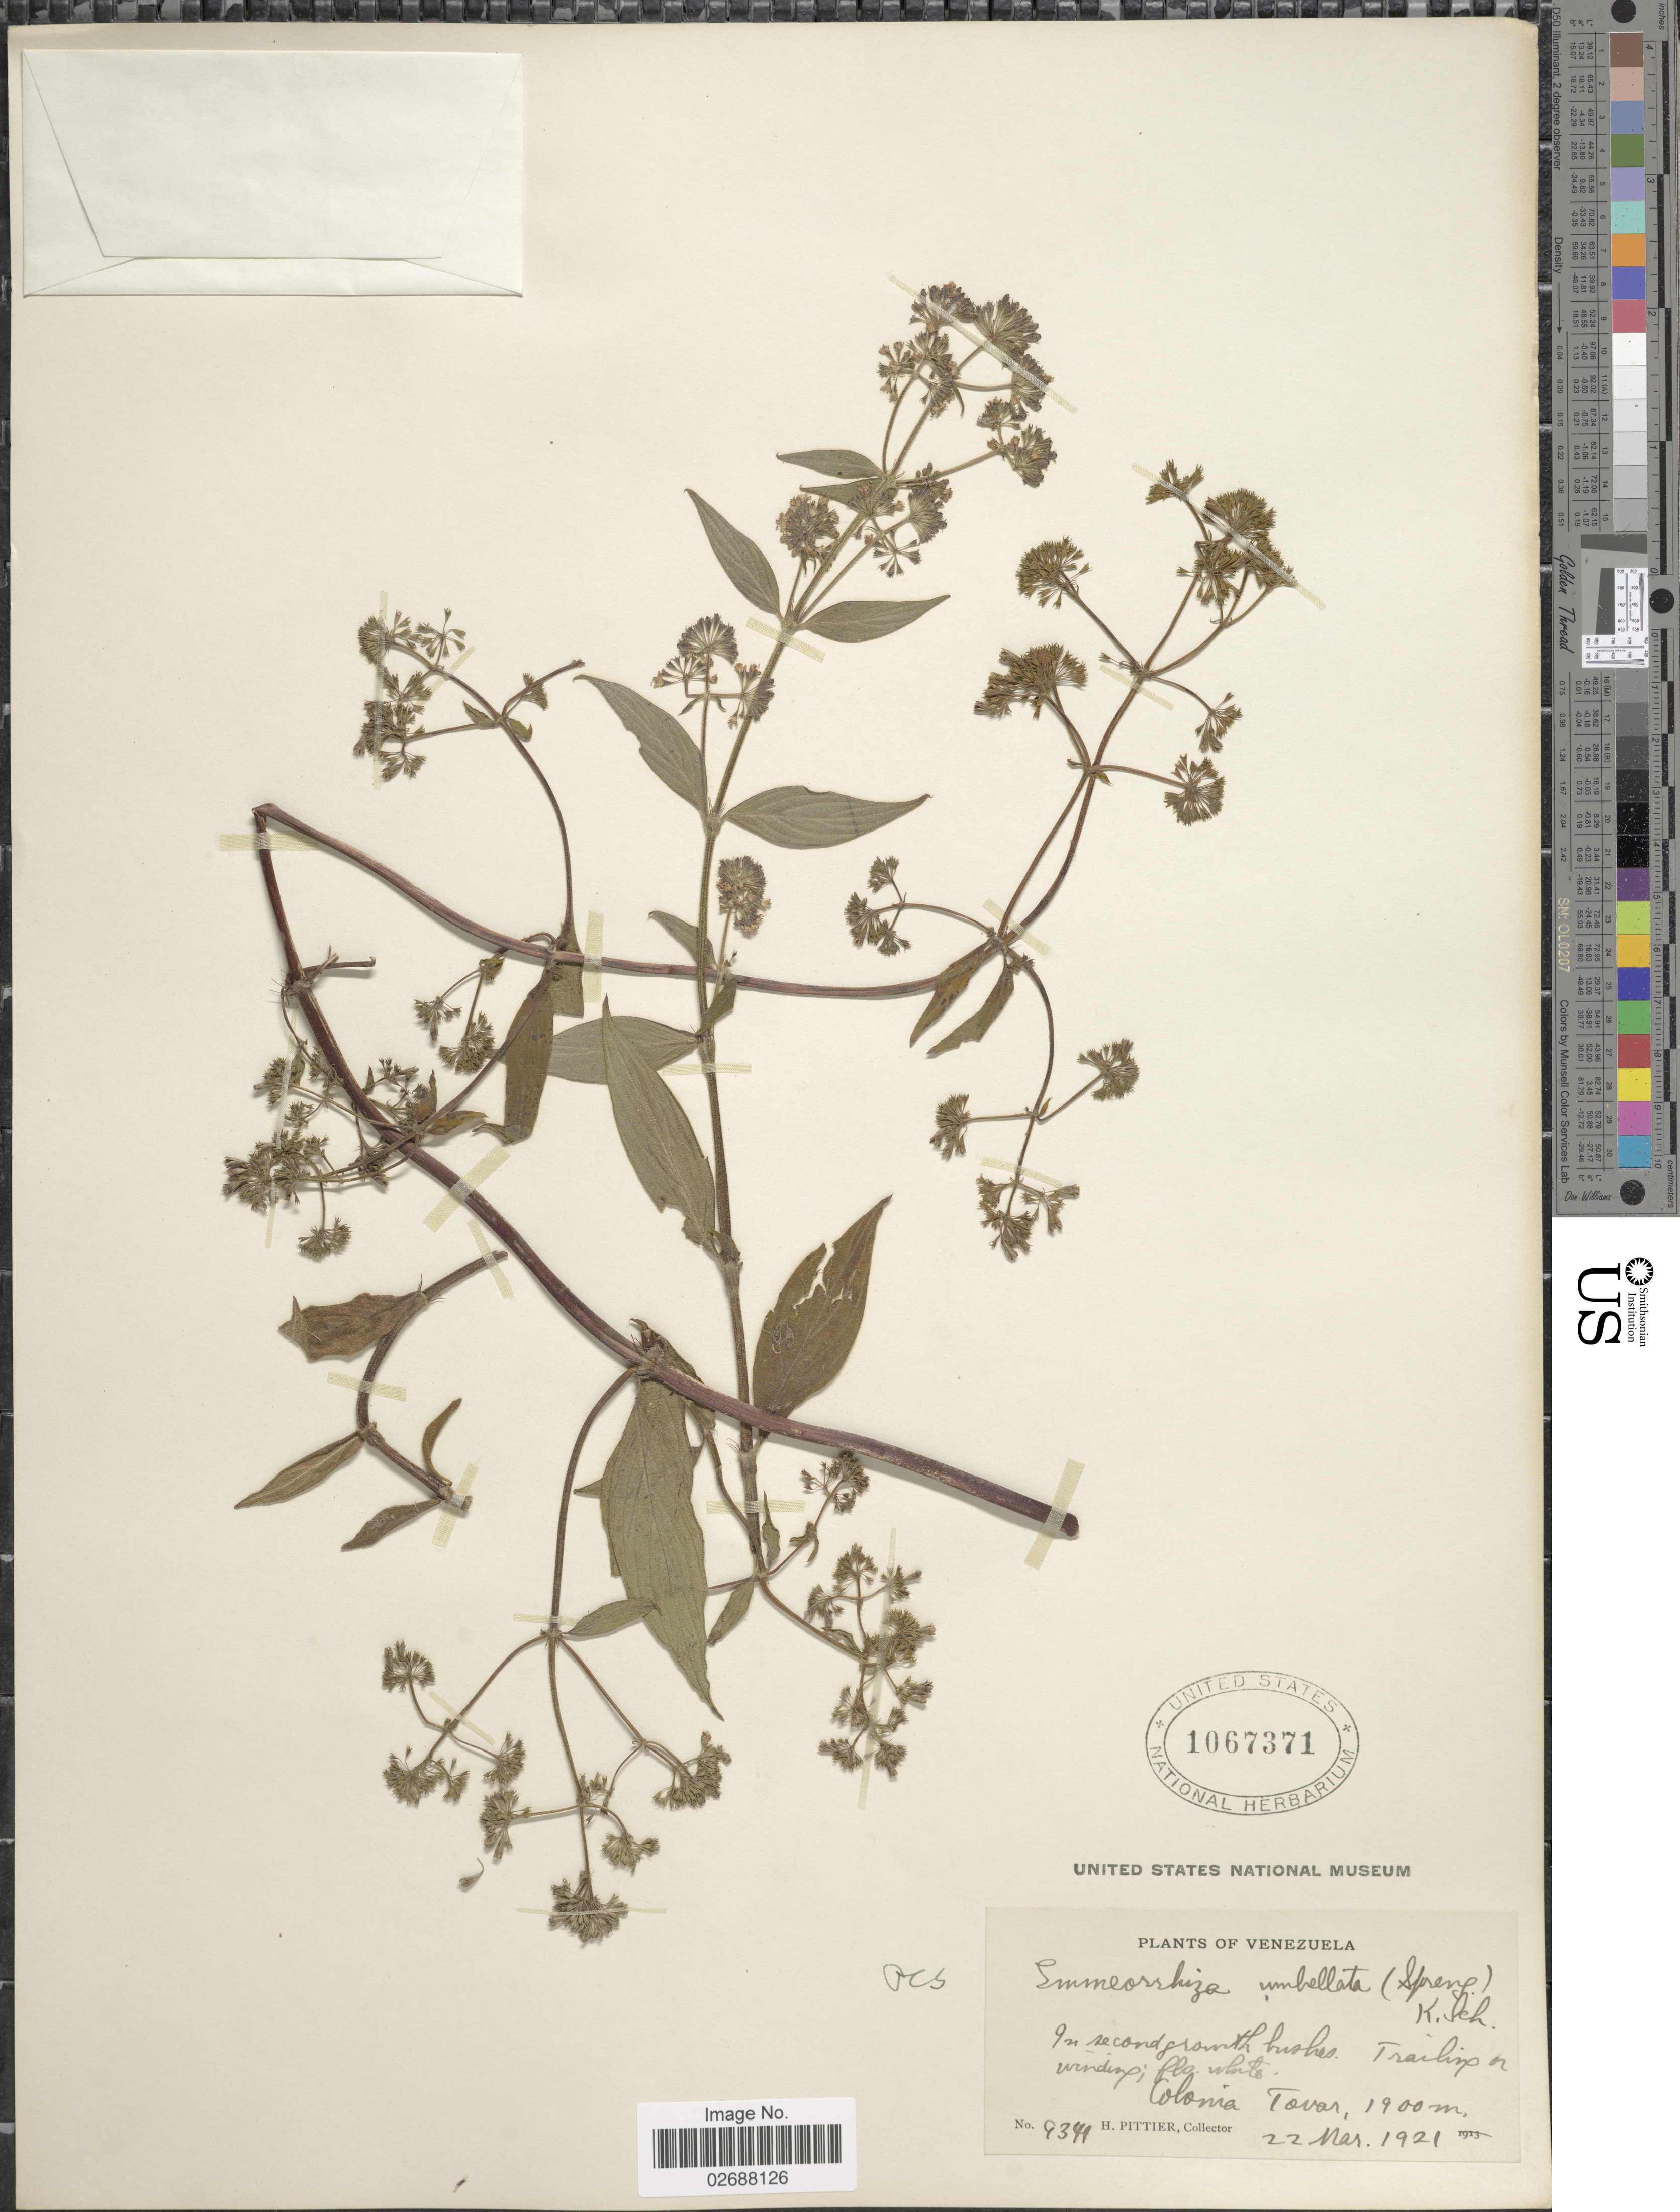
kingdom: Plantae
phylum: Tracheophyta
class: Magnoliopsida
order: Gentianales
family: Rubiaceae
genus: Emmeorhiza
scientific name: Emmeorhiza umbellata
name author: (Spreng.) K. Schum.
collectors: H. F. Pittier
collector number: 9341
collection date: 1921-03-22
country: Venezuela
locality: Trailing winding. Colonia Tovar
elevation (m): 1900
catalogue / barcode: US 1067371